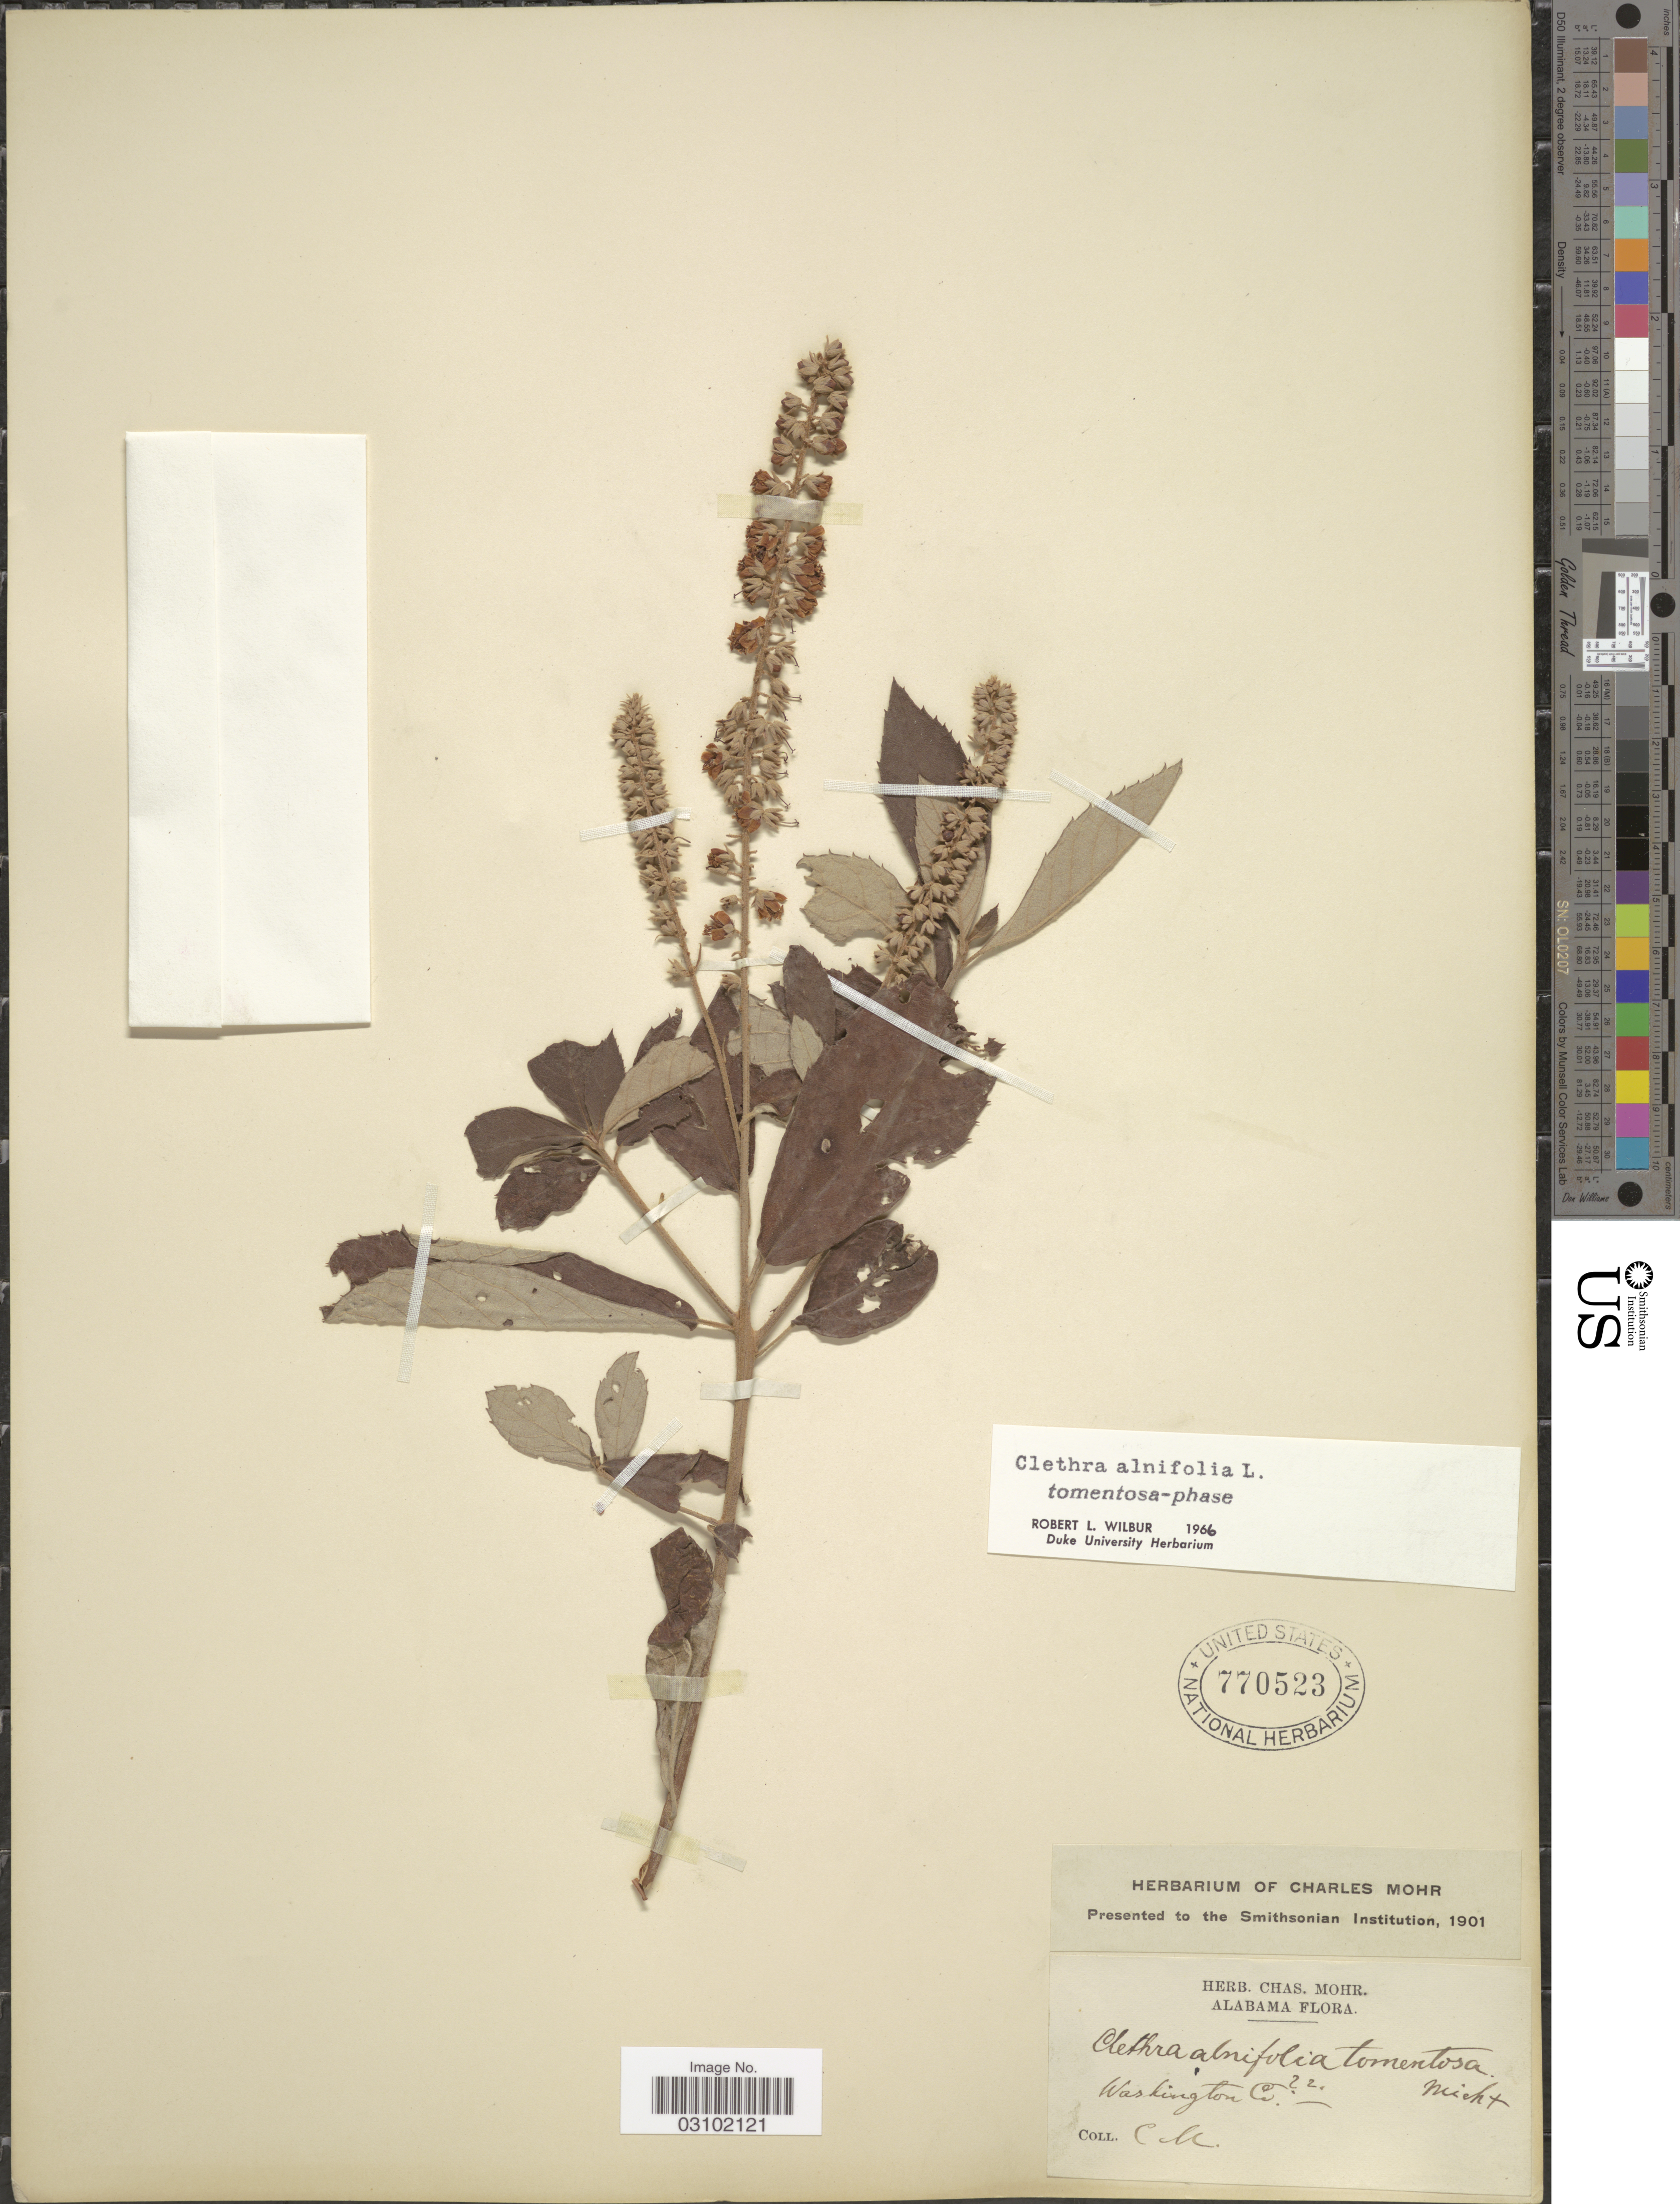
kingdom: Plantae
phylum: Tracheophyta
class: Magnoliopsida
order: Ericales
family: Clethraceae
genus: Clethra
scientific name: Clethra alnifolia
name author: L.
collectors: Mohr, C. T. (herbarium)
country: United States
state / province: Alabama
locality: Washington Co.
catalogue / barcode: US 770523